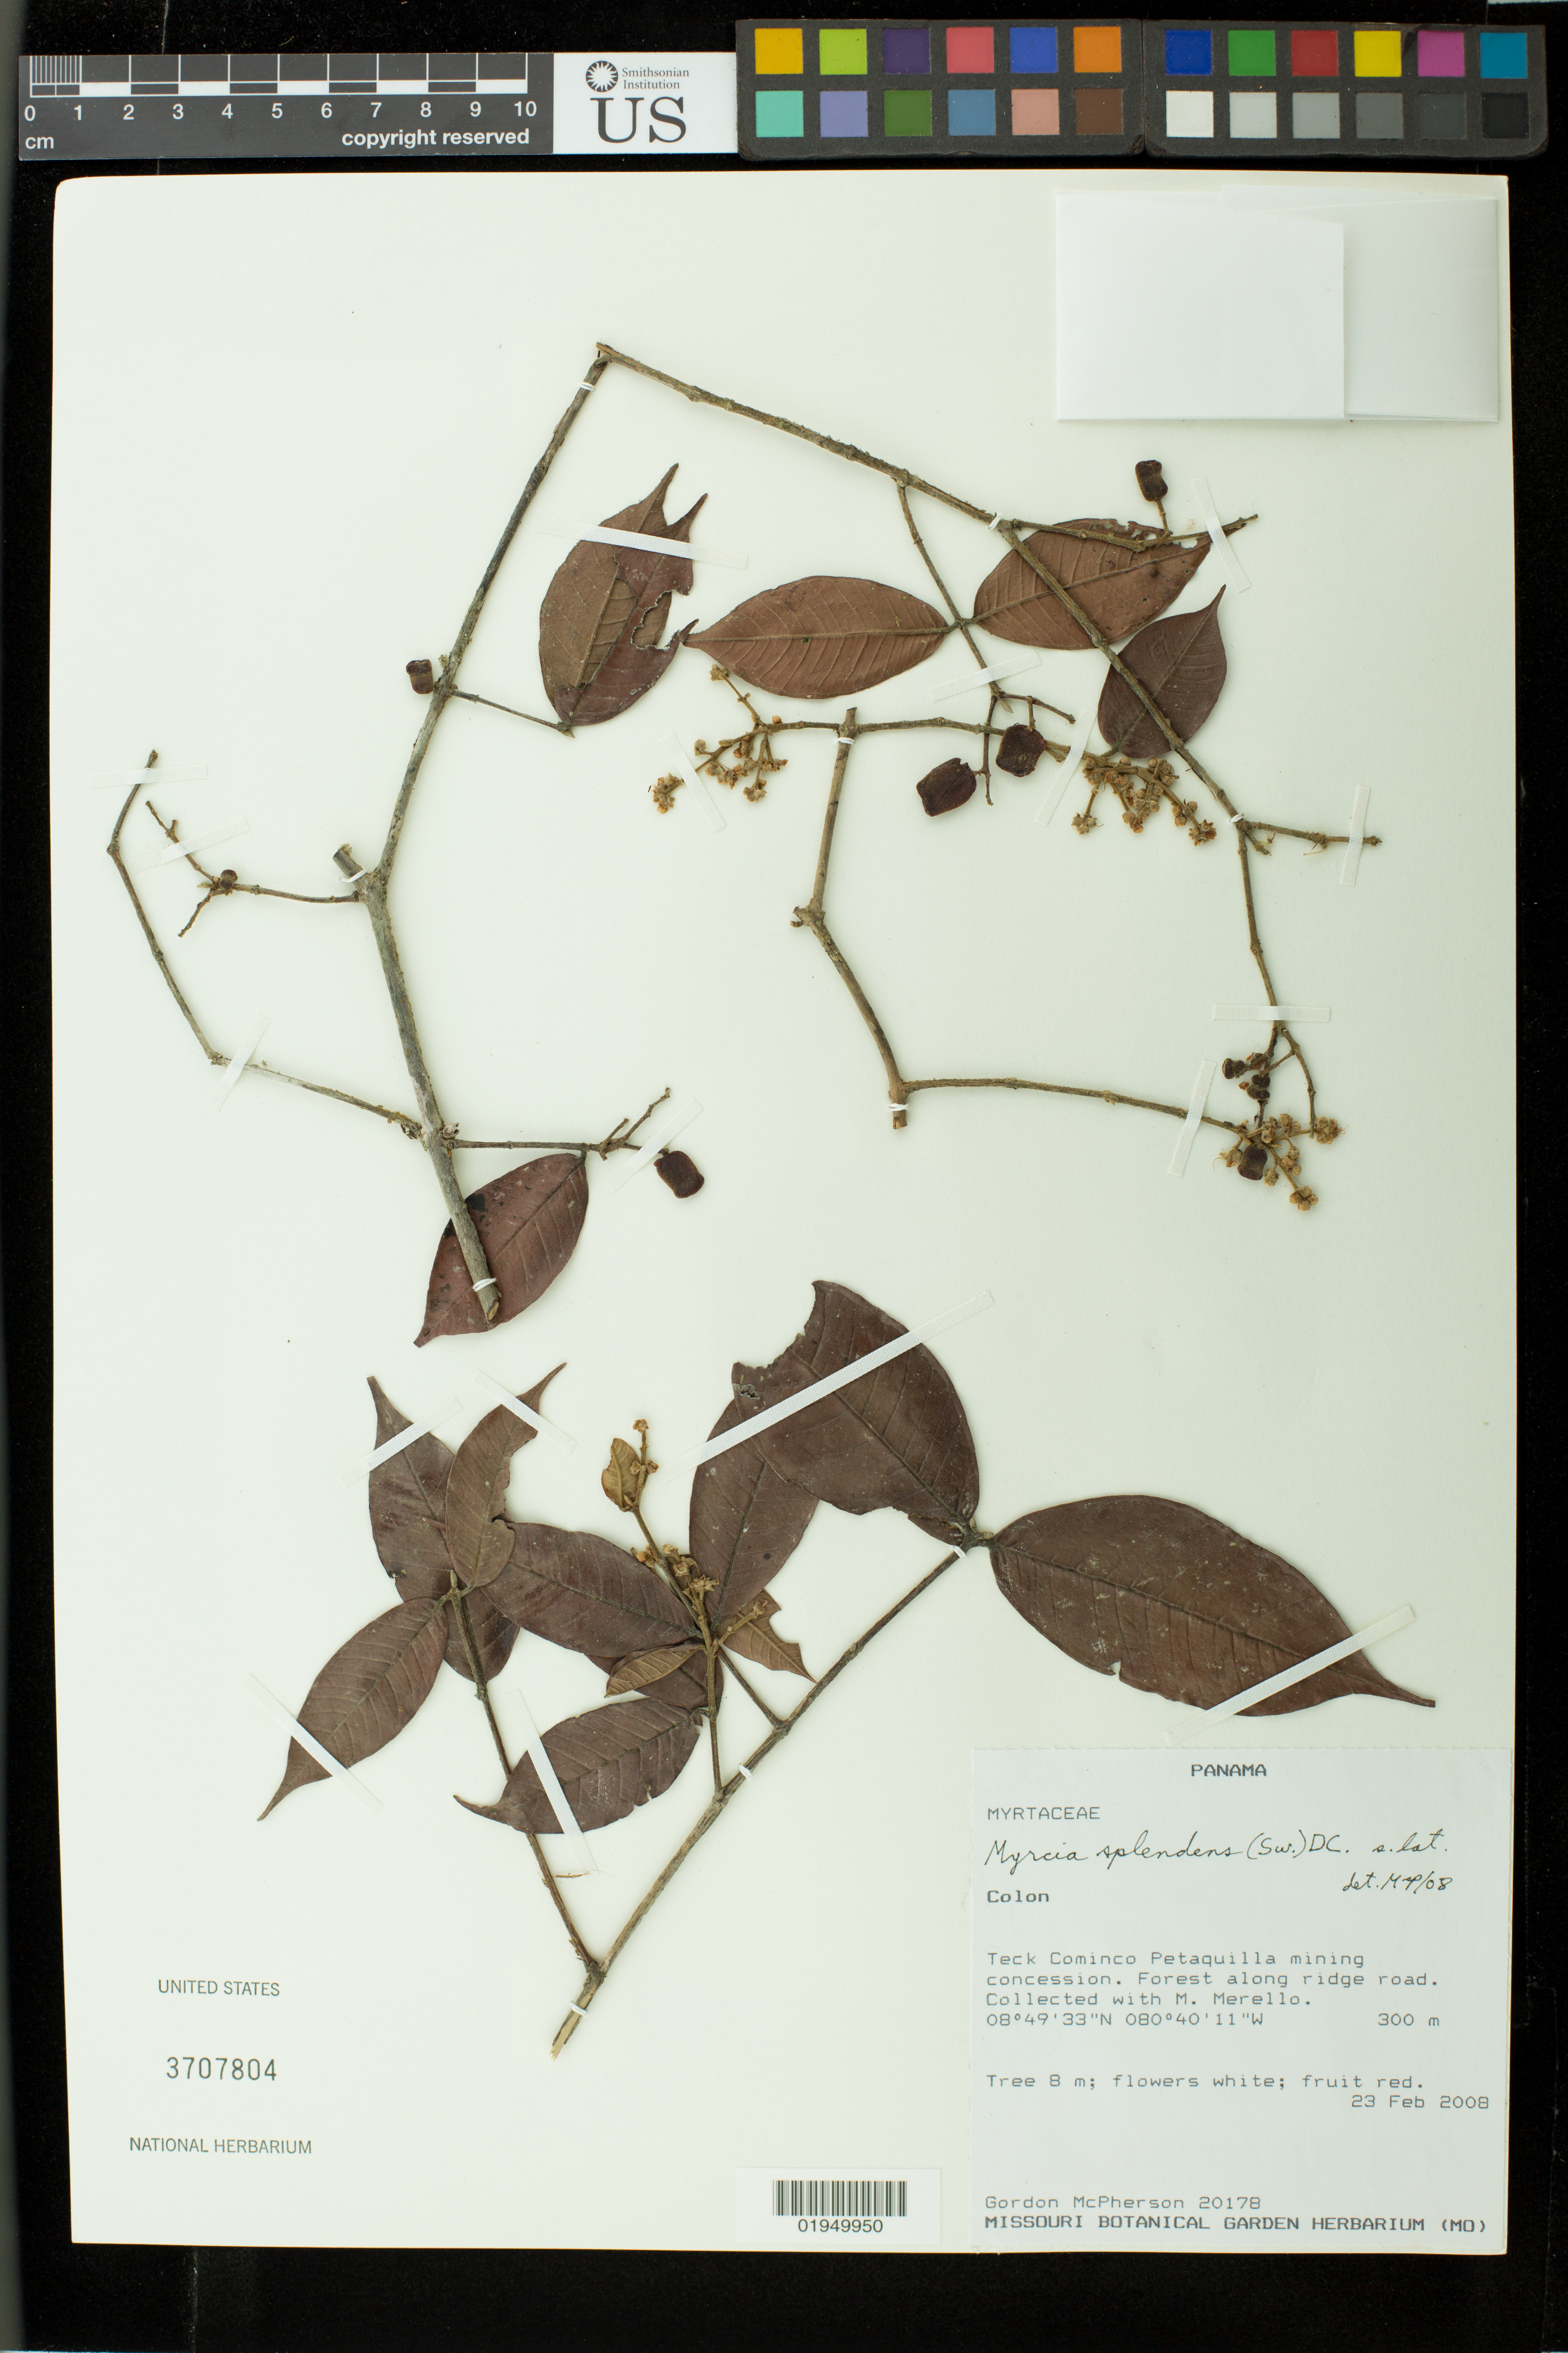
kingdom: Plantae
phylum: Tracheophyta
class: Magnoliopsida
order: Myrtales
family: Myrtaceae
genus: Myrcia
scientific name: Myrcia splendens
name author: (Sw.) DC.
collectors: G. D. McPherson & M. Merello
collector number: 20178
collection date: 2008-02-23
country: Panama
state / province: Colón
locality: Teck Cominco Petaquilla mining concession.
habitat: Forest along ridge road.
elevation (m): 300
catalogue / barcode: US 3707804